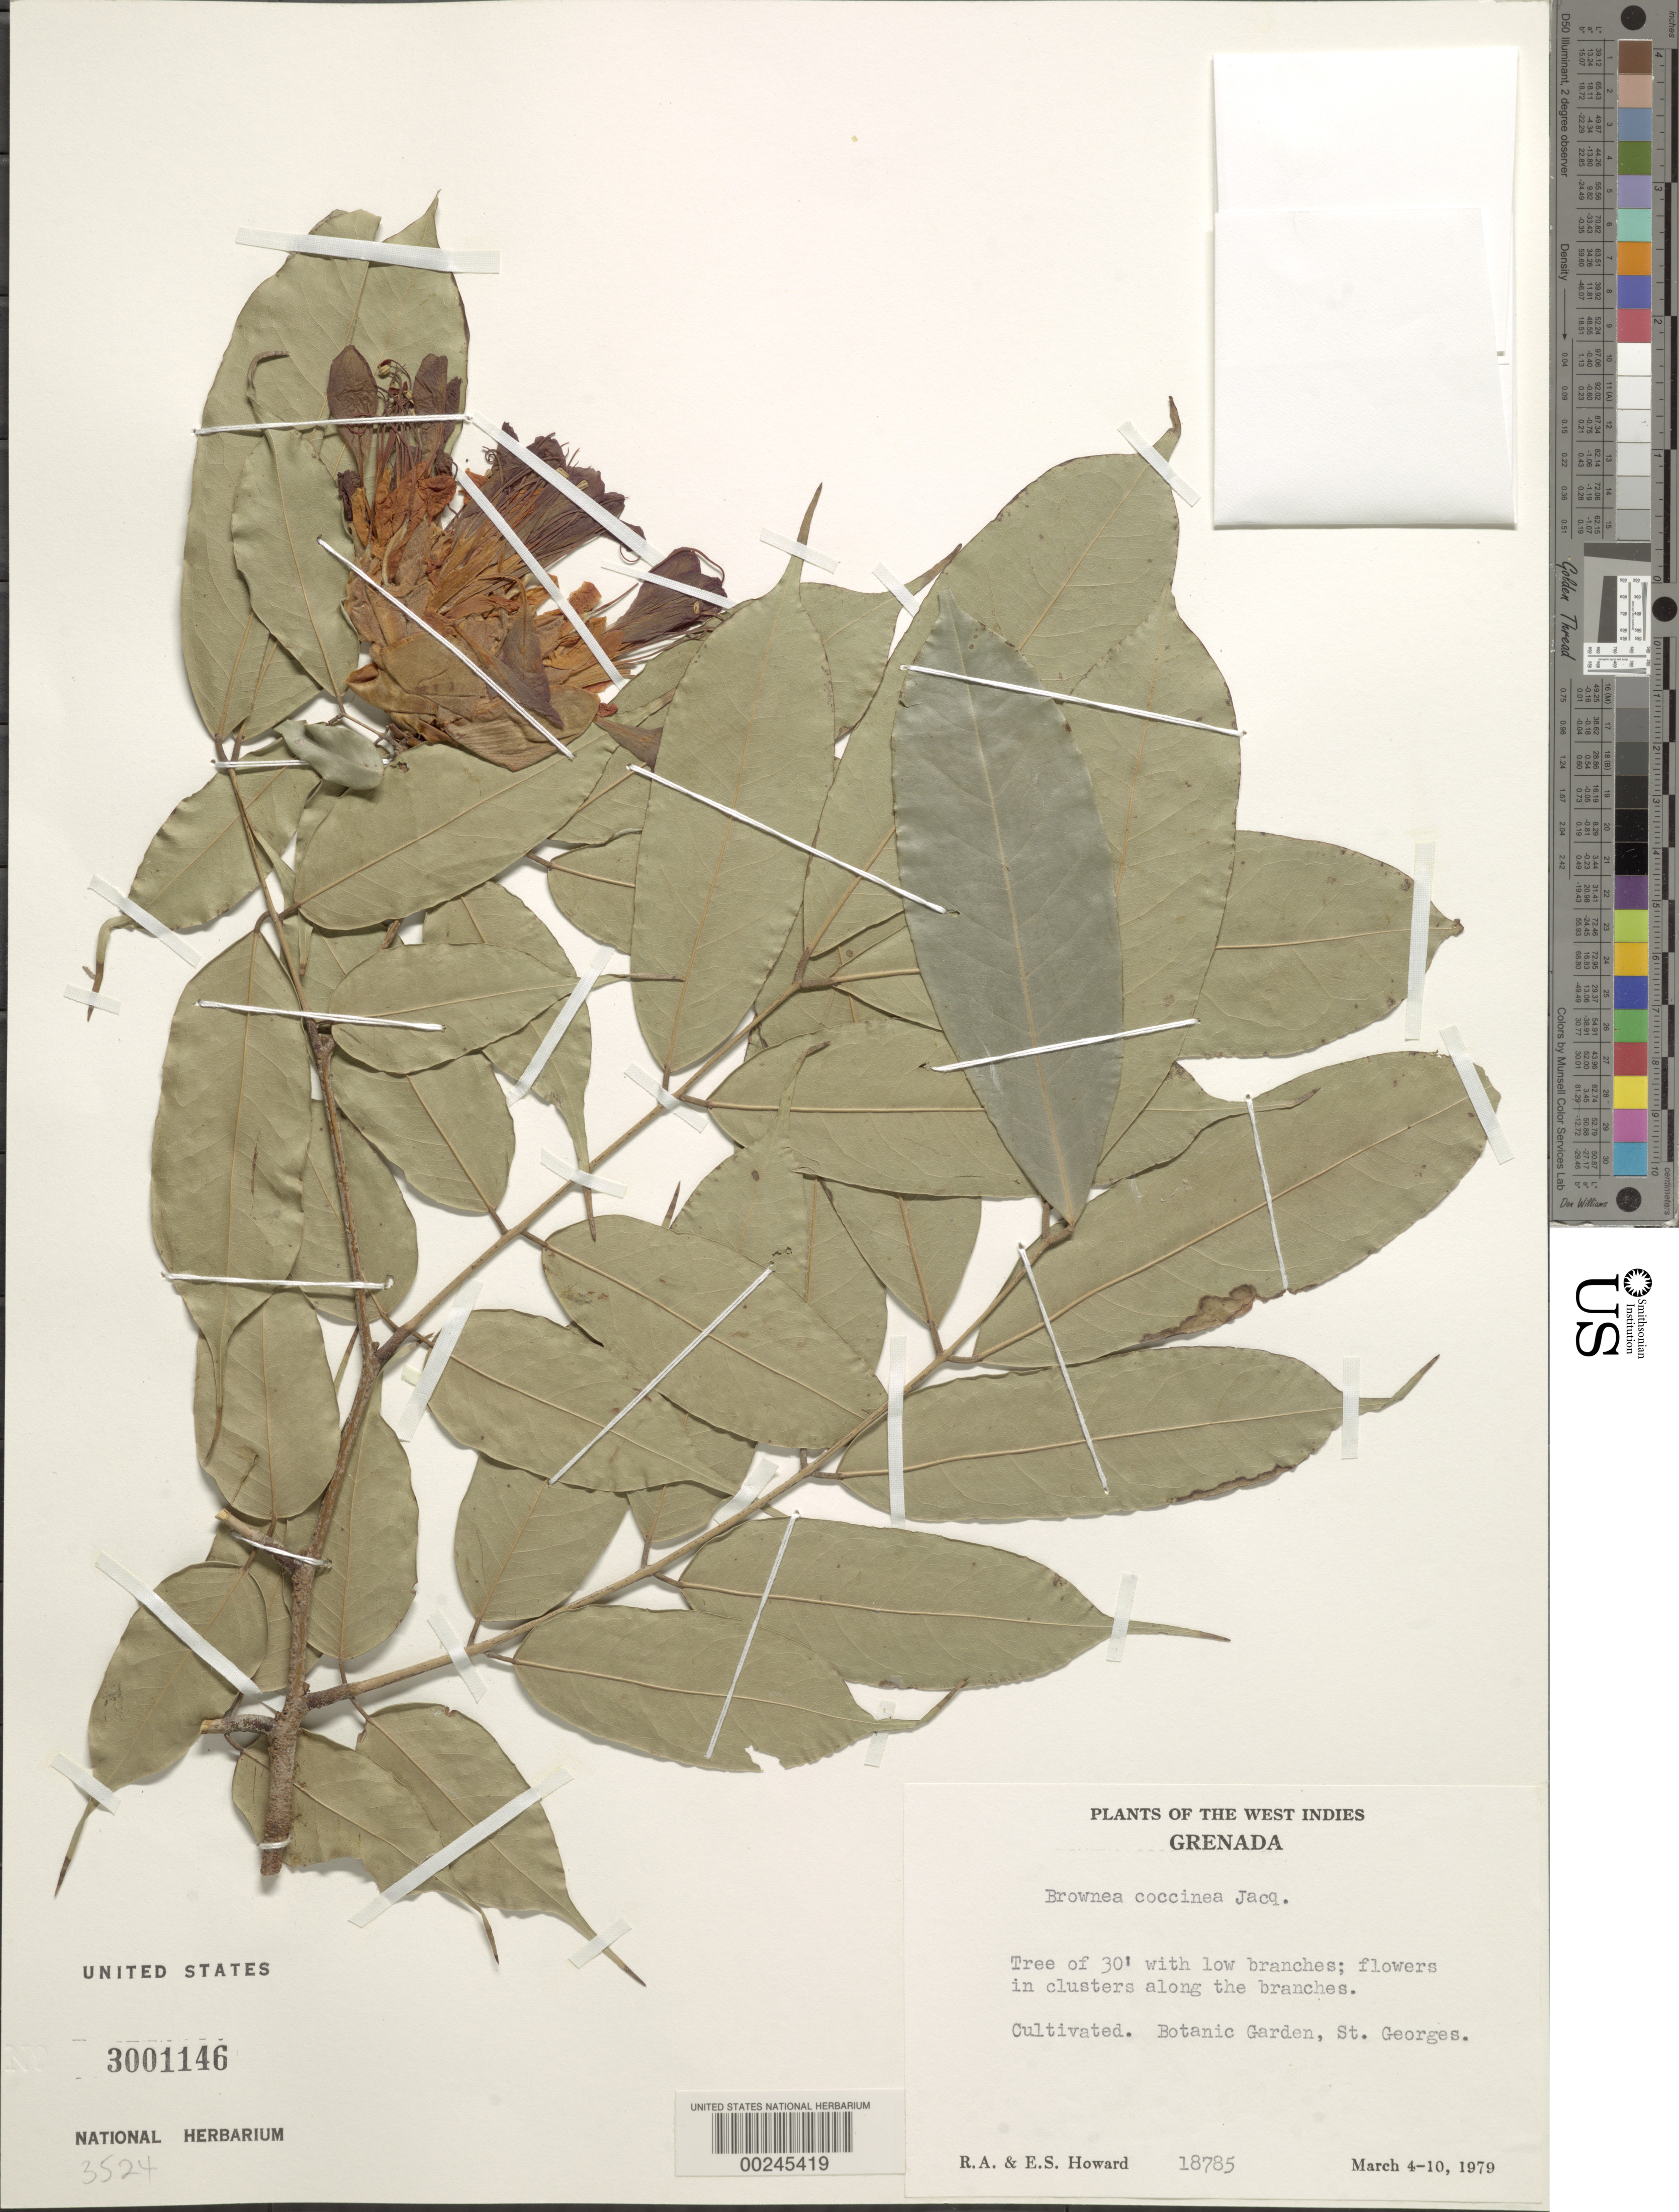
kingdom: Plantae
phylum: Tracheophyta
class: Magnoliopsida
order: Fabales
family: Fabaceae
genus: Brownea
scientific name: Brownea coccinea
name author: Jacq.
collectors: R. A. Howard & E. S. Howard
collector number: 18785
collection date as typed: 04 Mar 1979 to 10 Mar 1979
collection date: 1979-03-04/1979-03-10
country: Grenada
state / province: Saint George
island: Grenada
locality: Botanic Garden, St. Georges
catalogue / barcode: US 3001146